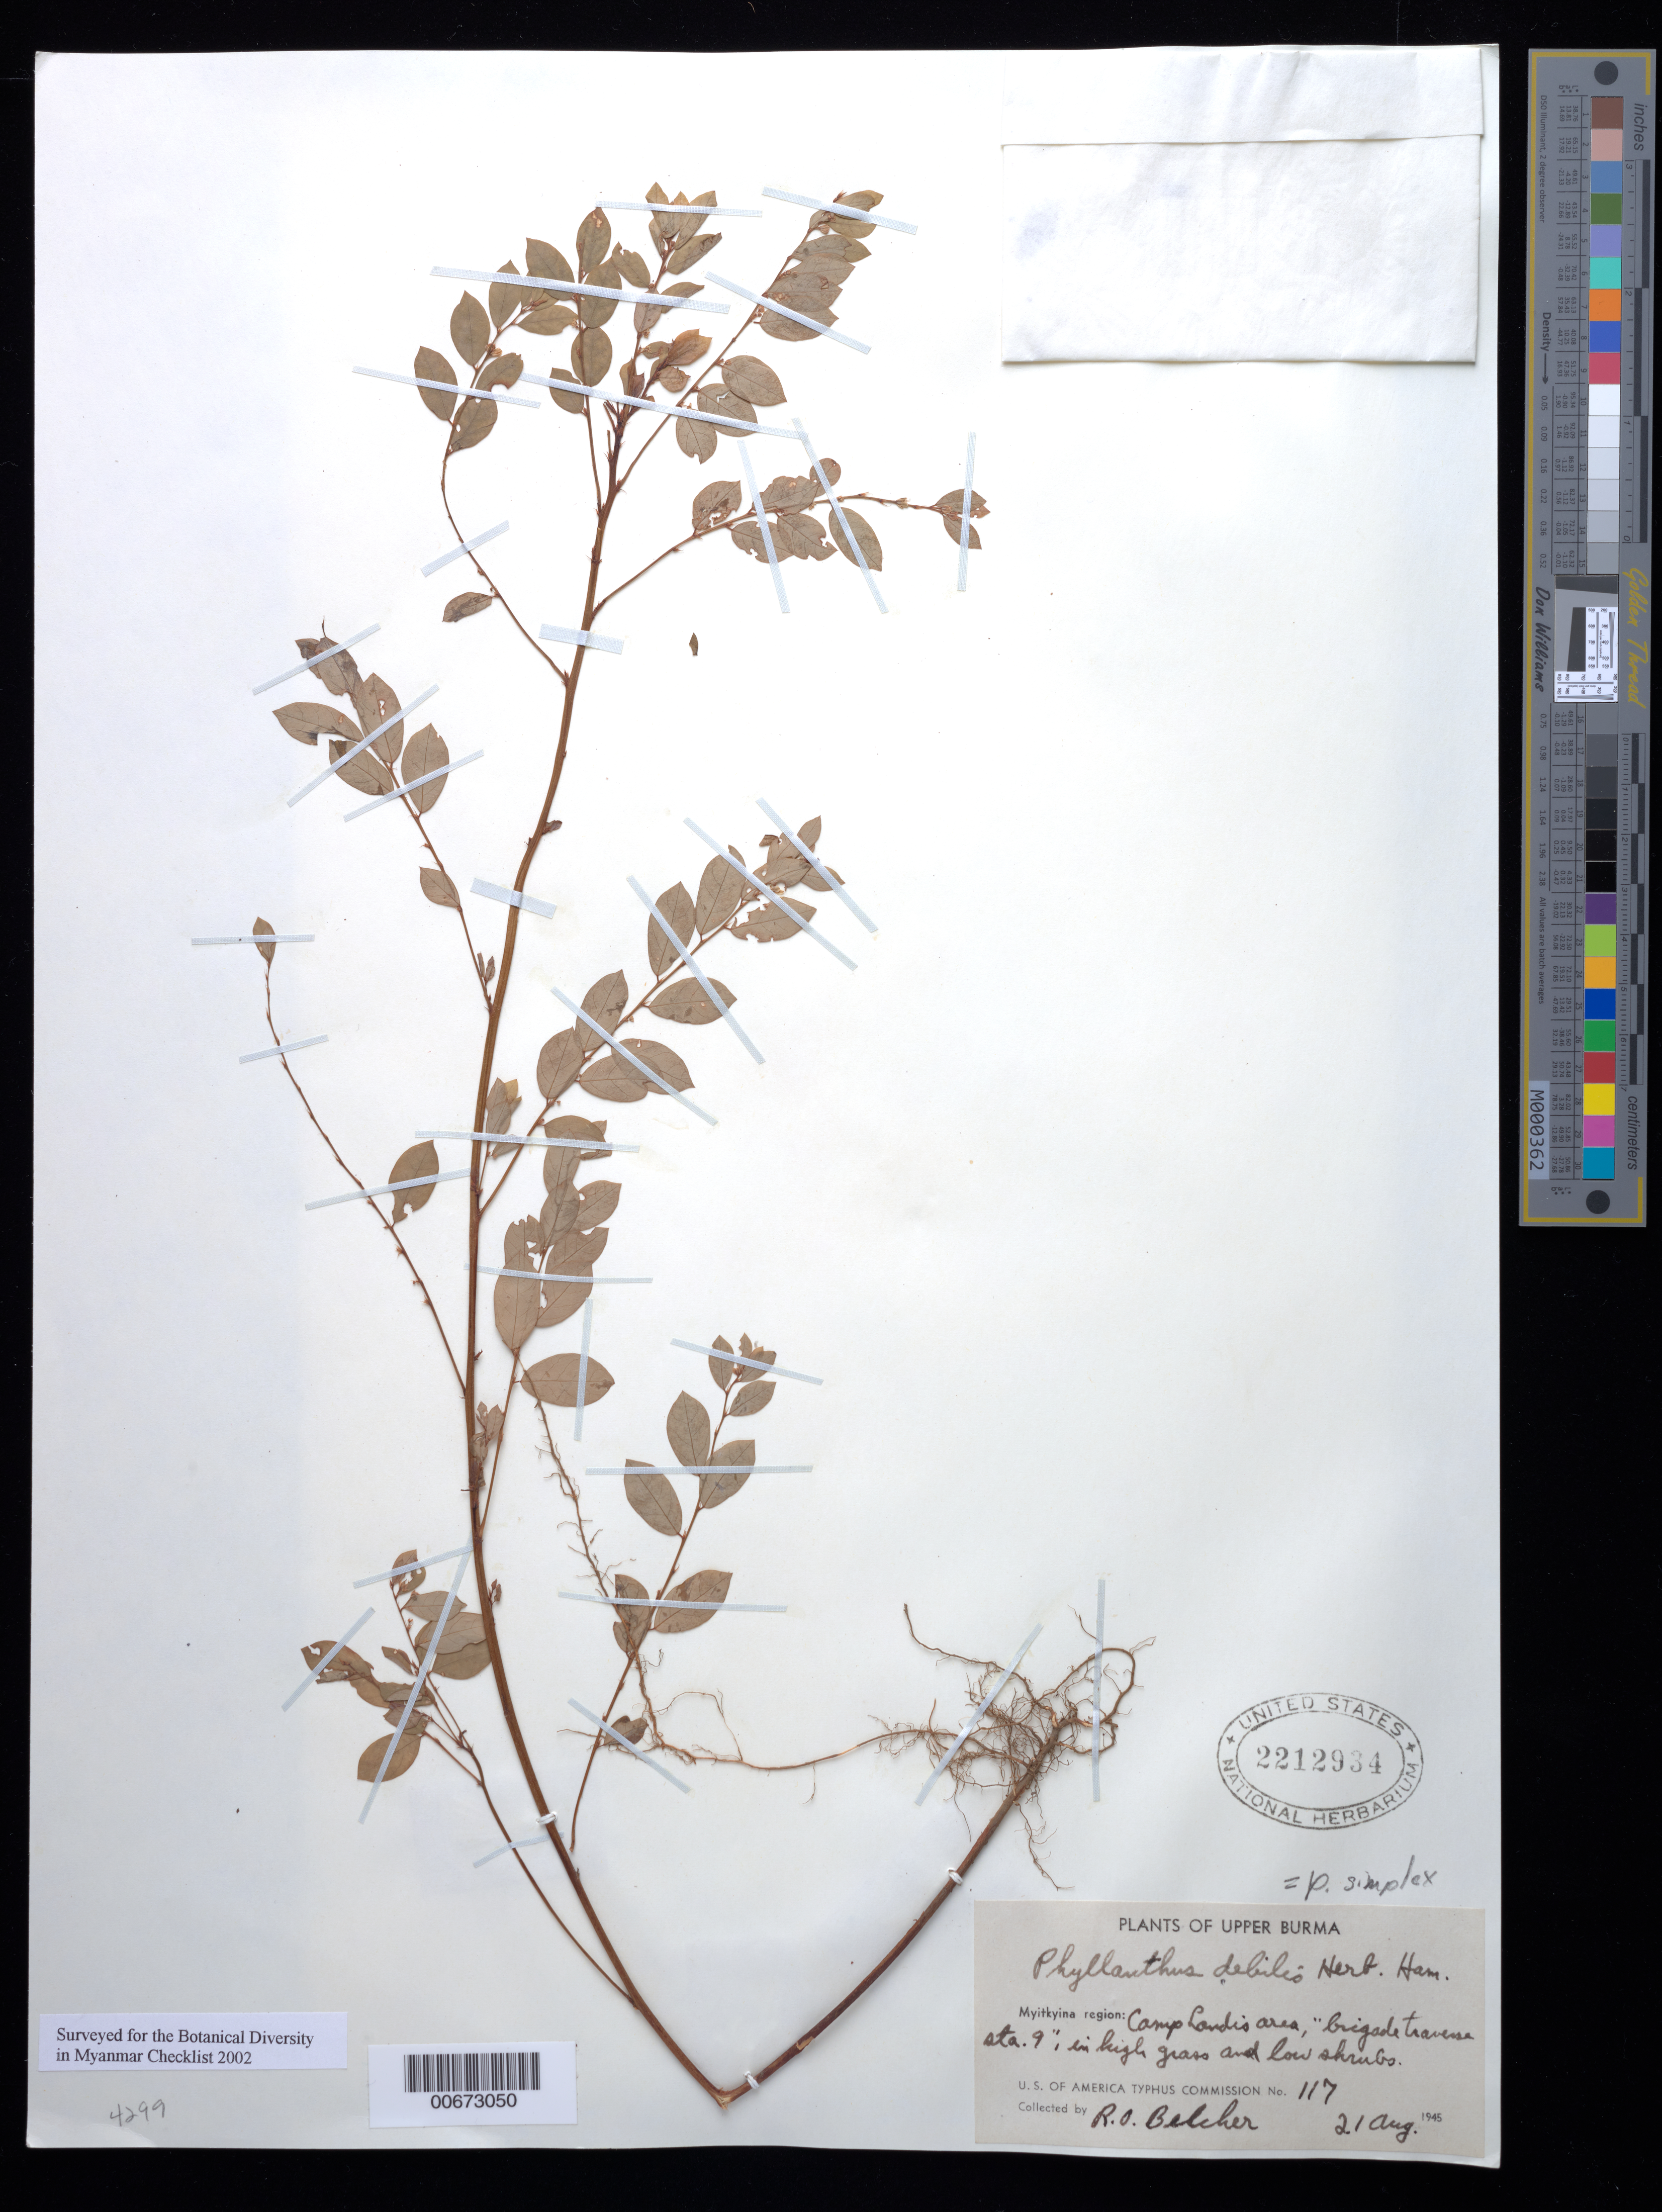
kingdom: Plantae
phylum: Tracheophyta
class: Magnoliopsida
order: Malpighiales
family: Phyllanthaceae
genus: Phyllanthus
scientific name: Phyllanthus simplex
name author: Retz.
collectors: R. Belcher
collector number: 117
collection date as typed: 21 Aug 1945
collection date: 1945-08-21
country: Myanmar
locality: Upper Burma, Myitkyina region, Camp Landis area, Brigade traverse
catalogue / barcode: US 2212934